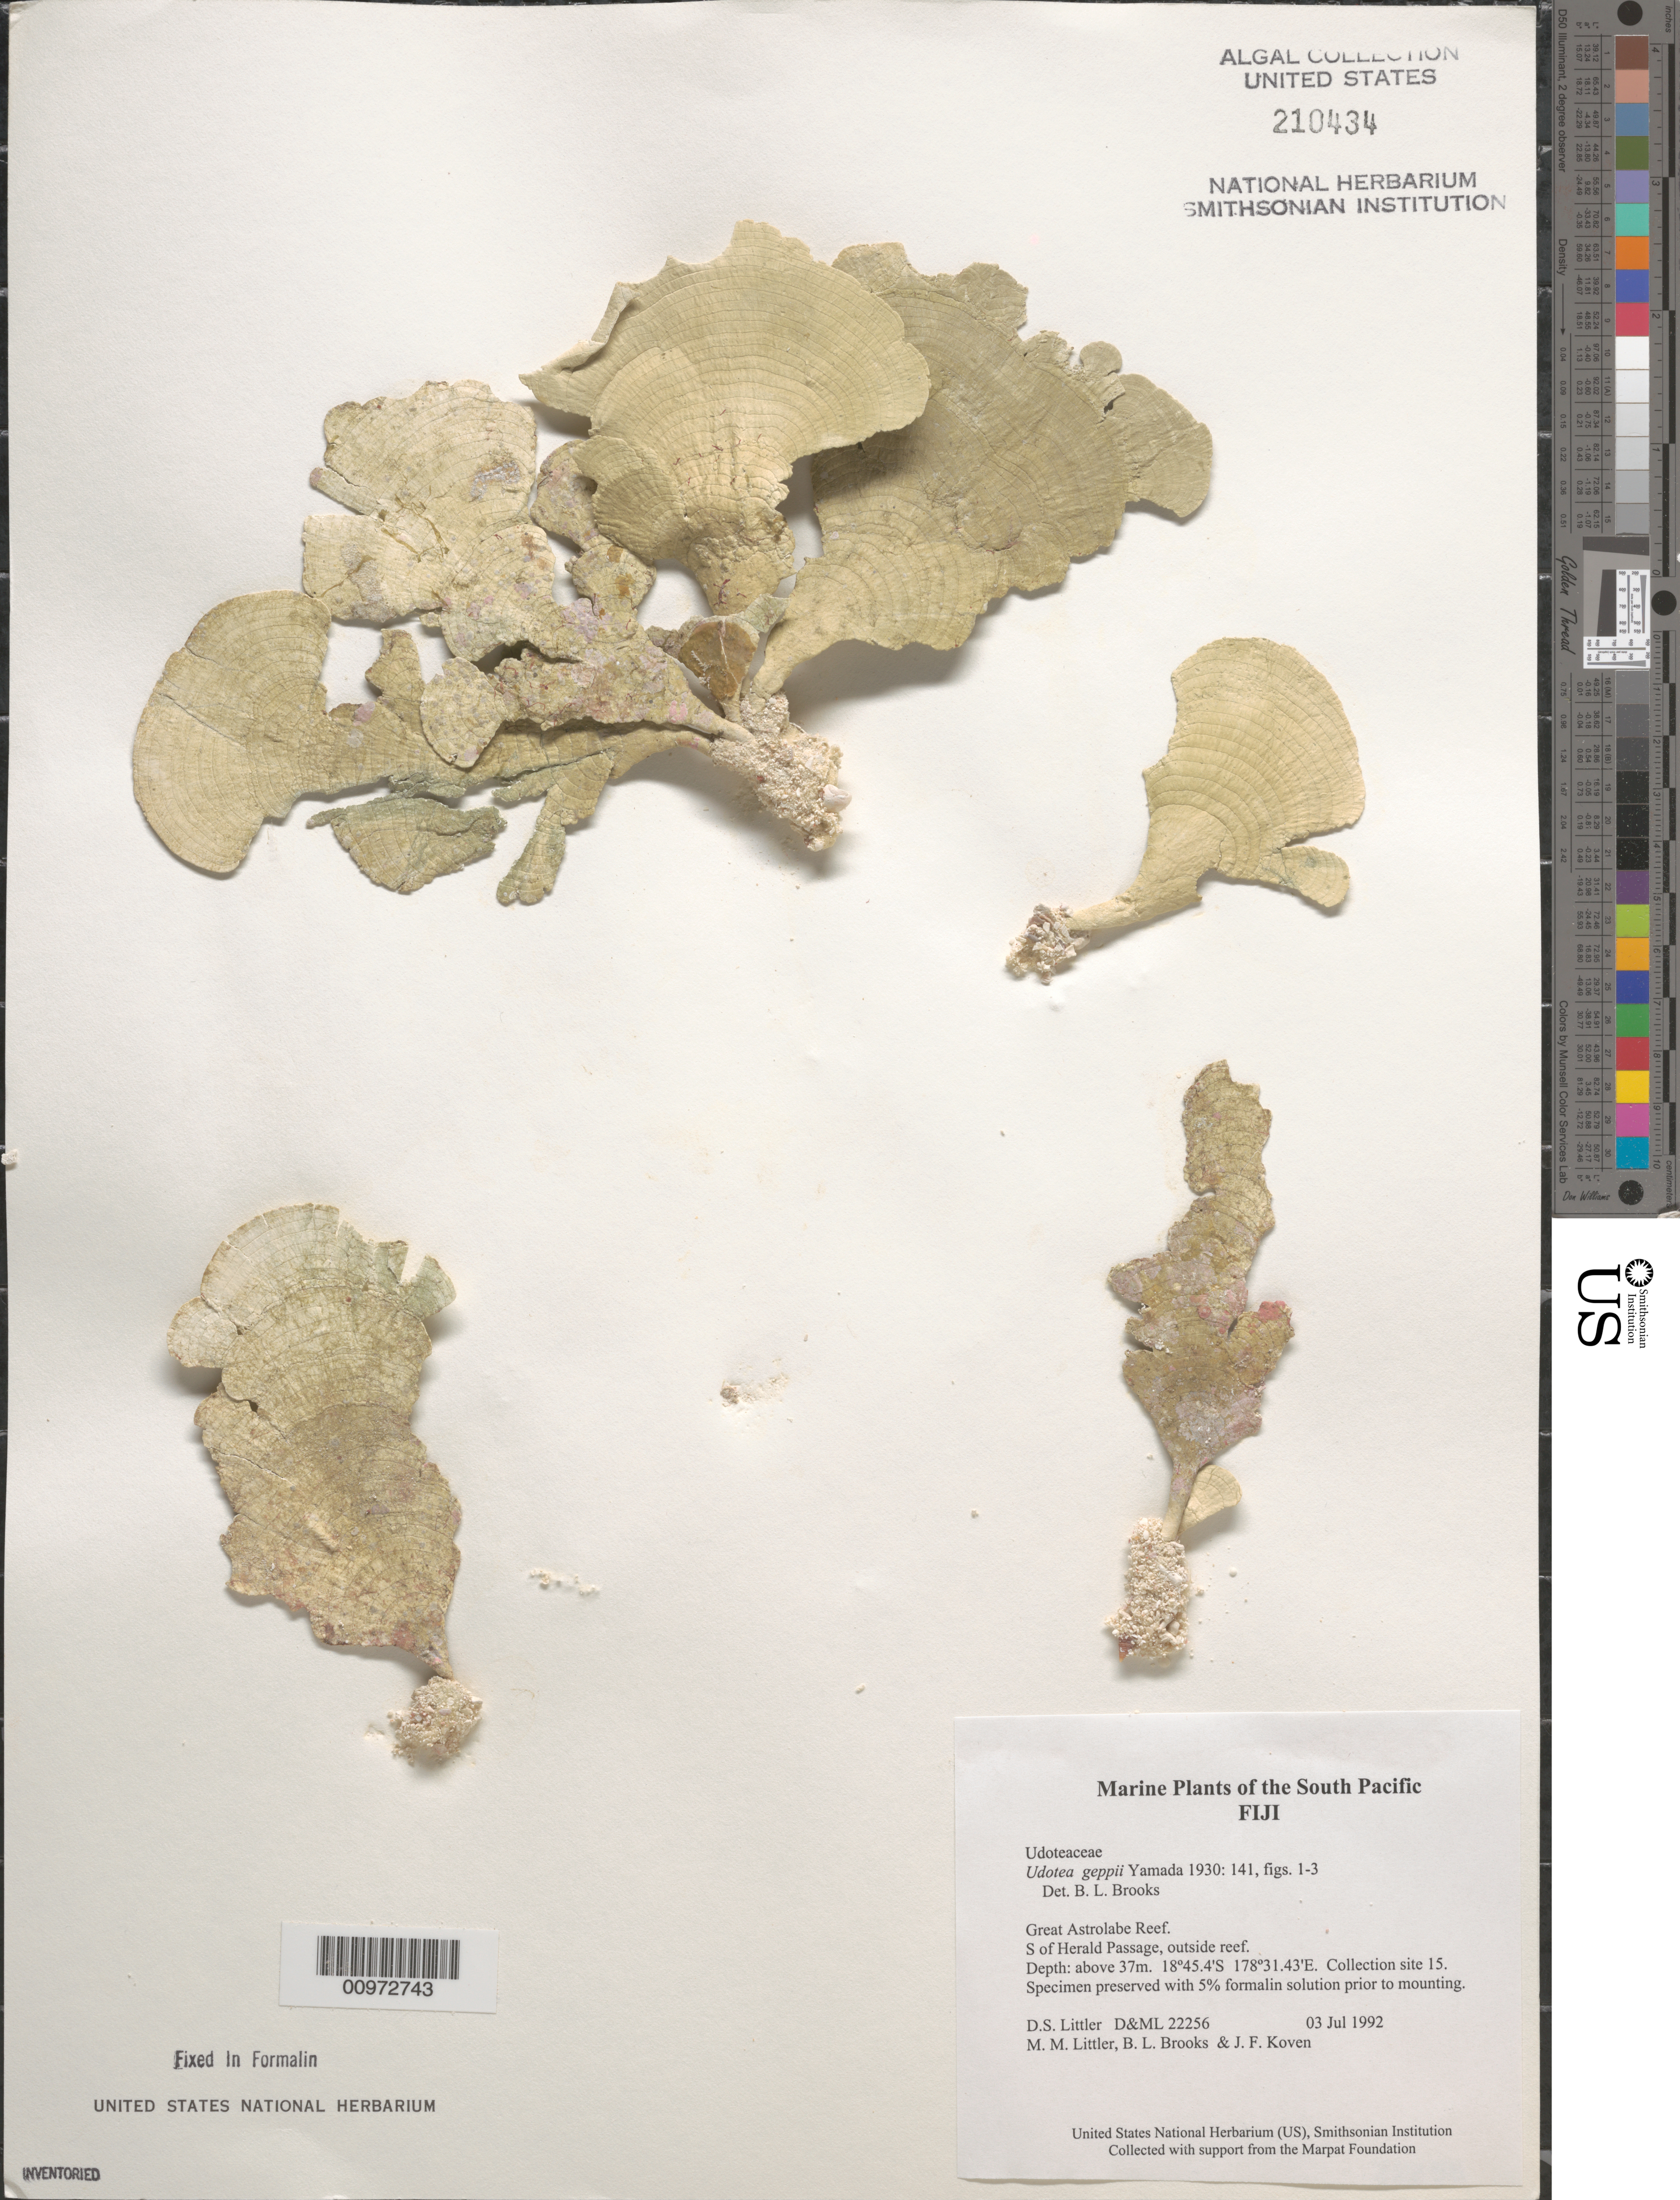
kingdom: Plantae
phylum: Chlorophyta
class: Ulvophyceae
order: Bryopsidales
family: Udoteaceae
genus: Udotea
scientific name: Udotea geppii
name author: A. Gepp & E. Gepp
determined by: Brooks, B. L., (BOT), Smithsonian Institution - National Museum of Natural History (UNITED STATES)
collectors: D. S. Littler, M. M. Littler, B. Brooks & J. Koven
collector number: D&ML 22256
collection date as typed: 03 Jul 1992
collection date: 1992-07-03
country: Fiji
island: Great Astrolabe Reef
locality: Great Astrolabe Reef, outside reef south of Herald Passage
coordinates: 18 45.4'S, 178 31.43'E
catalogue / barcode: US 210434